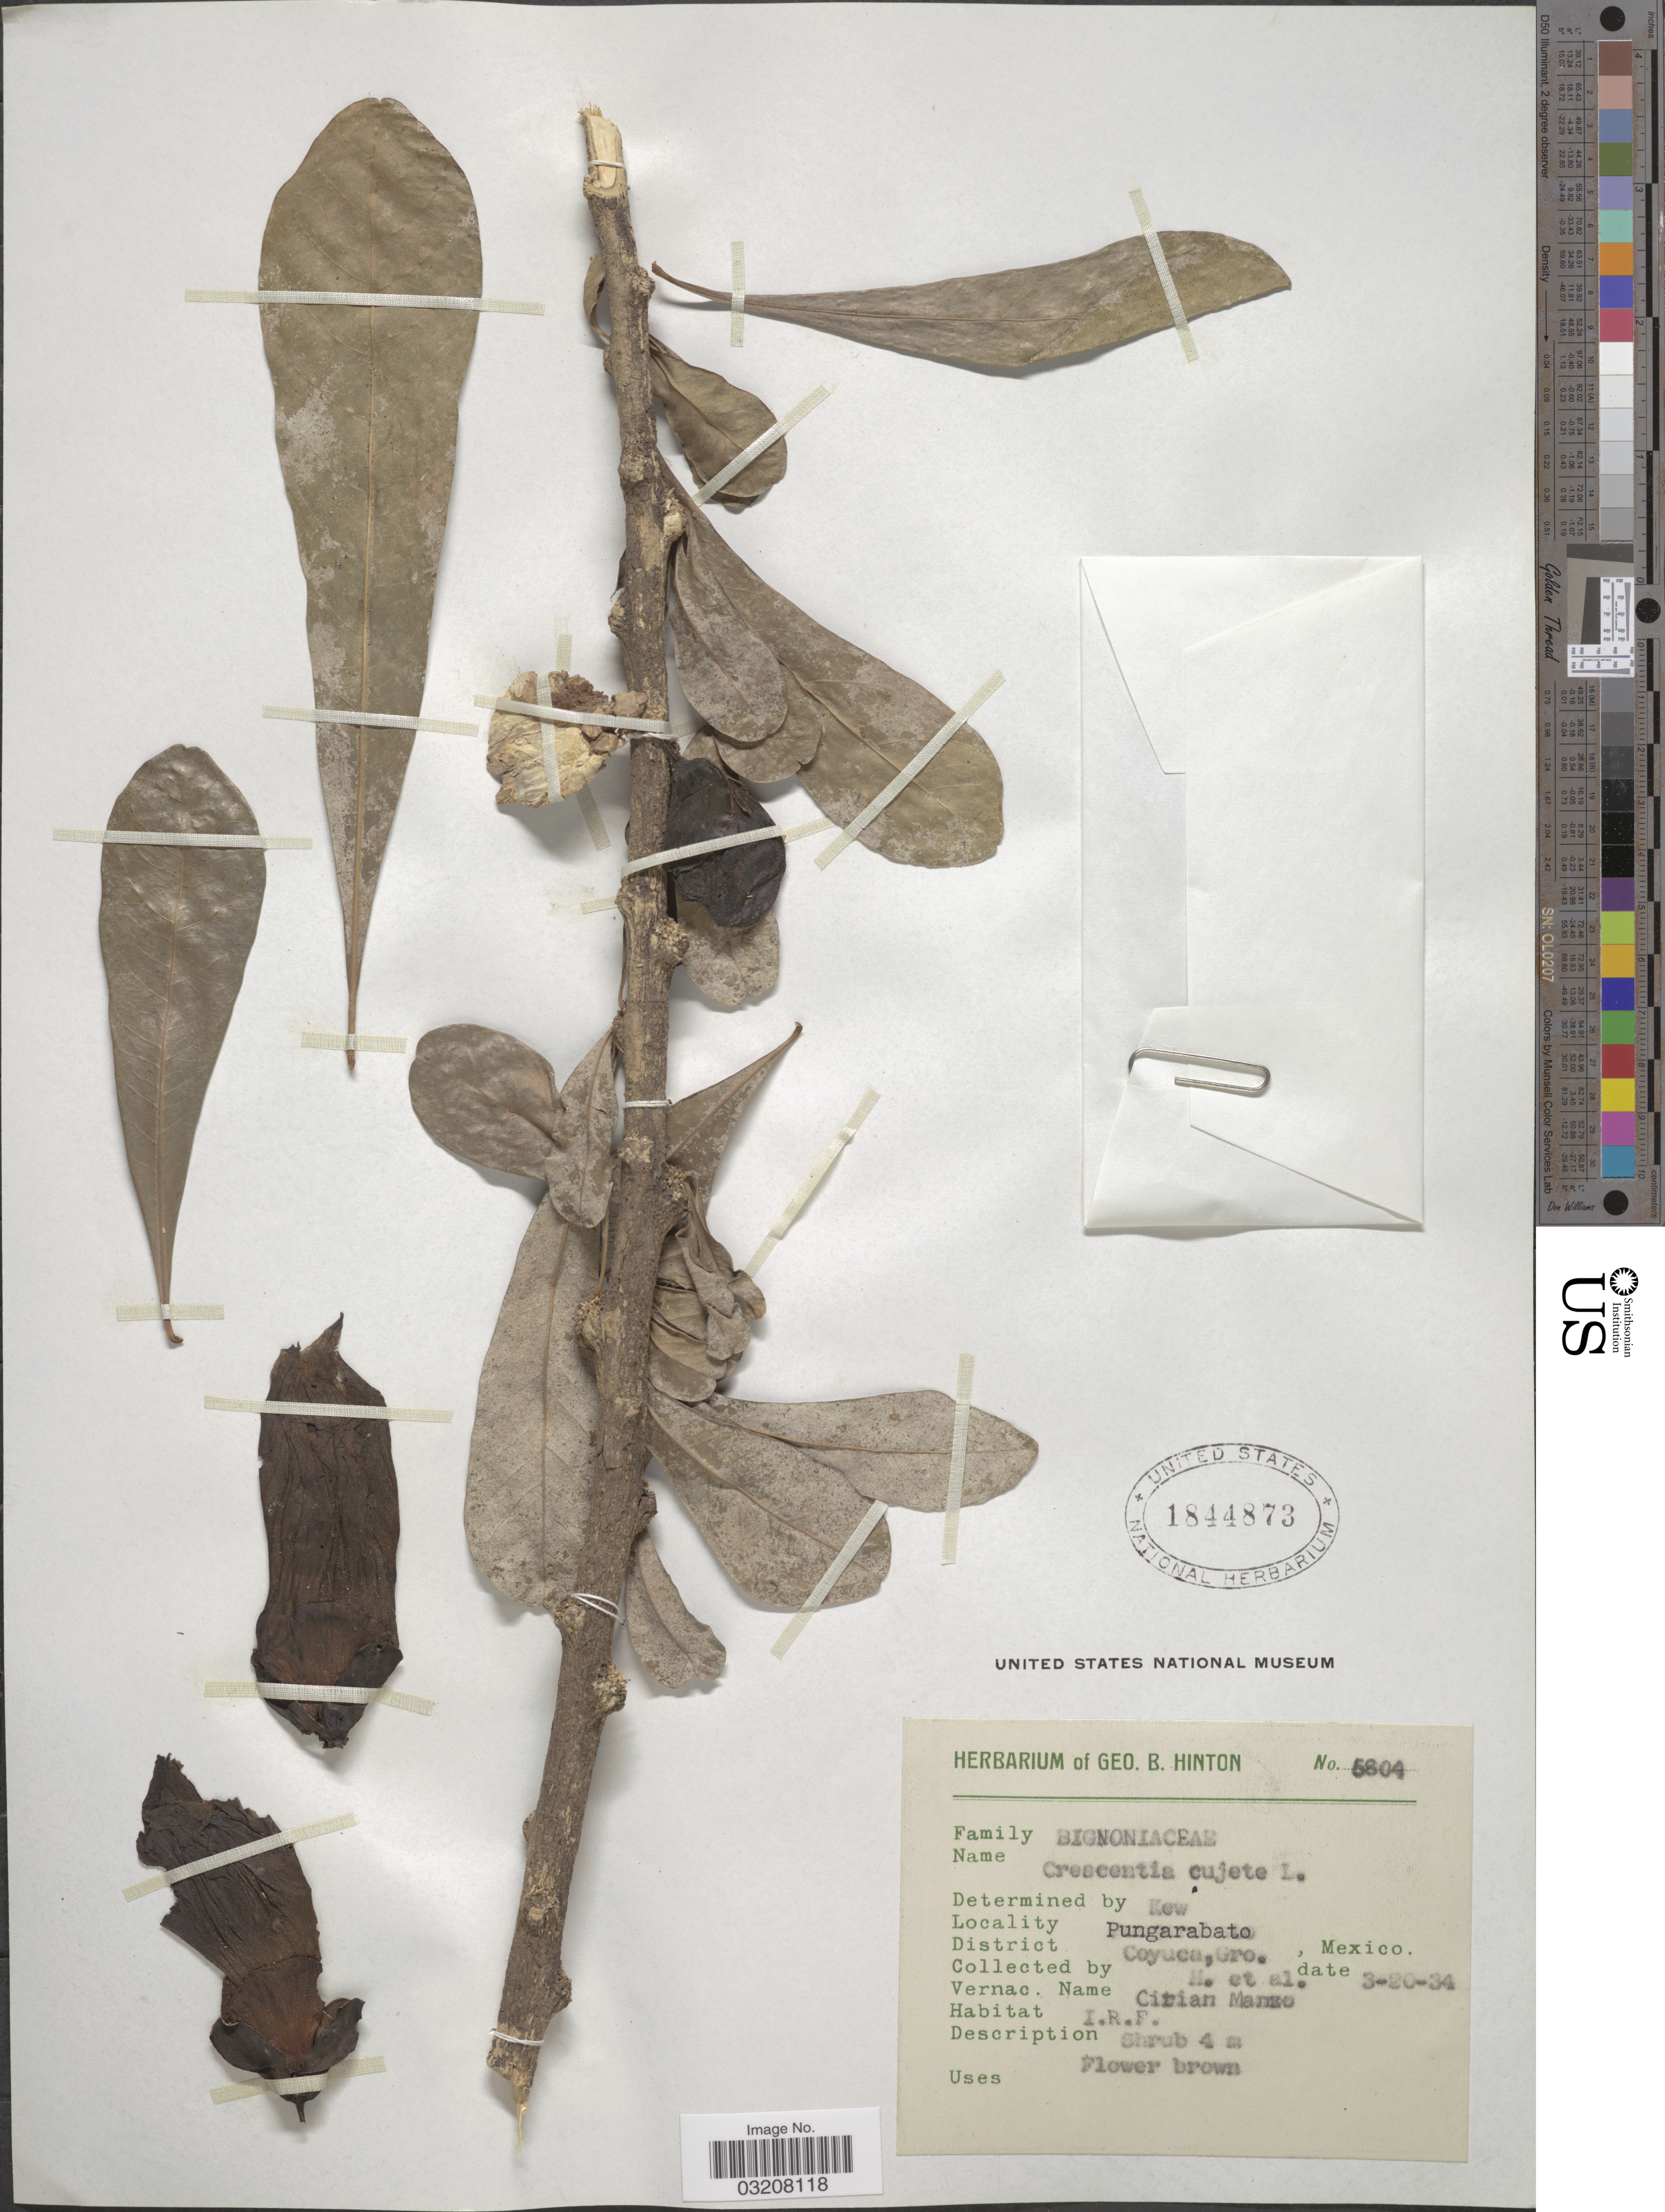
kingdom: Plantae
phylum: Tracheophyta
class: Magnoliopsida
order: Lamiales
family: Bignoniaceae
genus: Crescentia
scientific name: Crescentia cujete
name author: L.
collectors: G. B. Hinton & et al.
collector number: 5804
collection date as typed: Transcribed d/m/y: 20/3/34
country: Mexico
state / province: Guerrero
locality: Pungarabato. District Coyuca.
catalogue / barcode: US 1844873